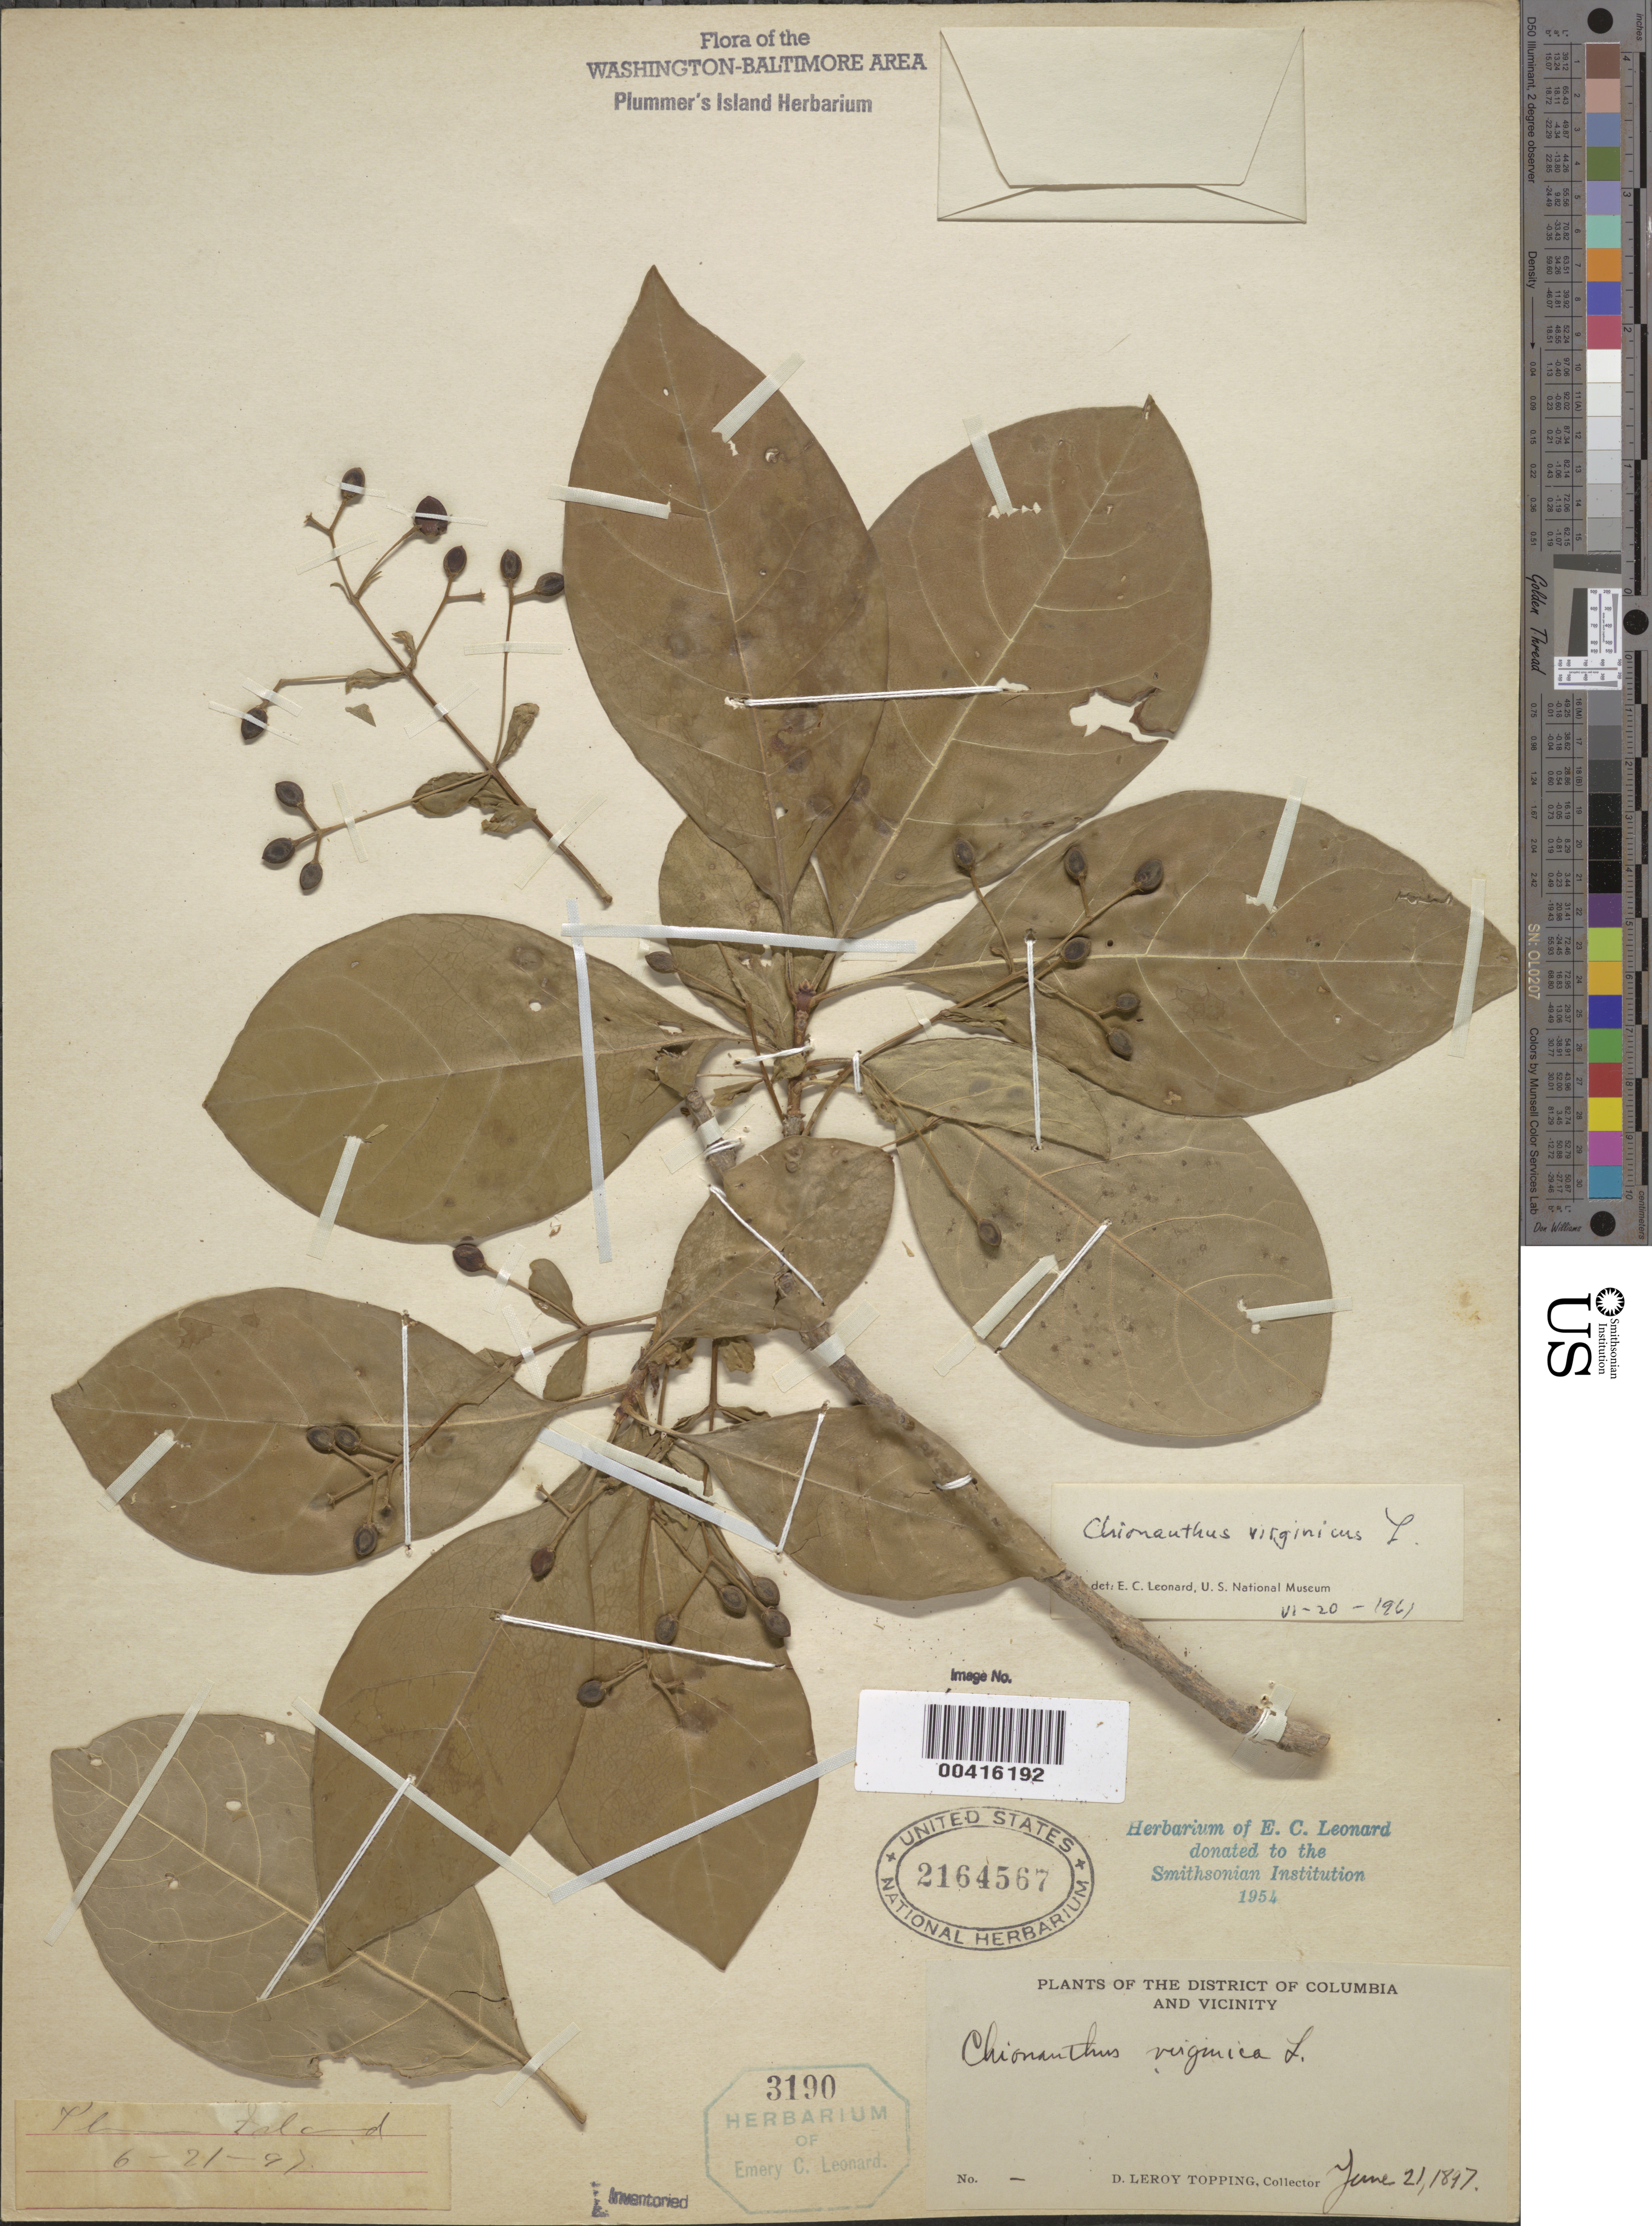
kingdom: Plantae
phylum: Tracheophyta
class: Magnoliopsida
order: Lamiales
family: Oleaceae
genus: Chionanthus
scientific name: Chionanthus virginicus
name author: L.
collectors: D. L. Topping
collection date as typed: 21 Jun 1897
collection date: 1897-06-21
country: United States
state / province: Maryland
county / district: Montgomery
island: Plummers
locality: Plummer's Island C. & O. Canal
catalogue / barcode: US 2164567